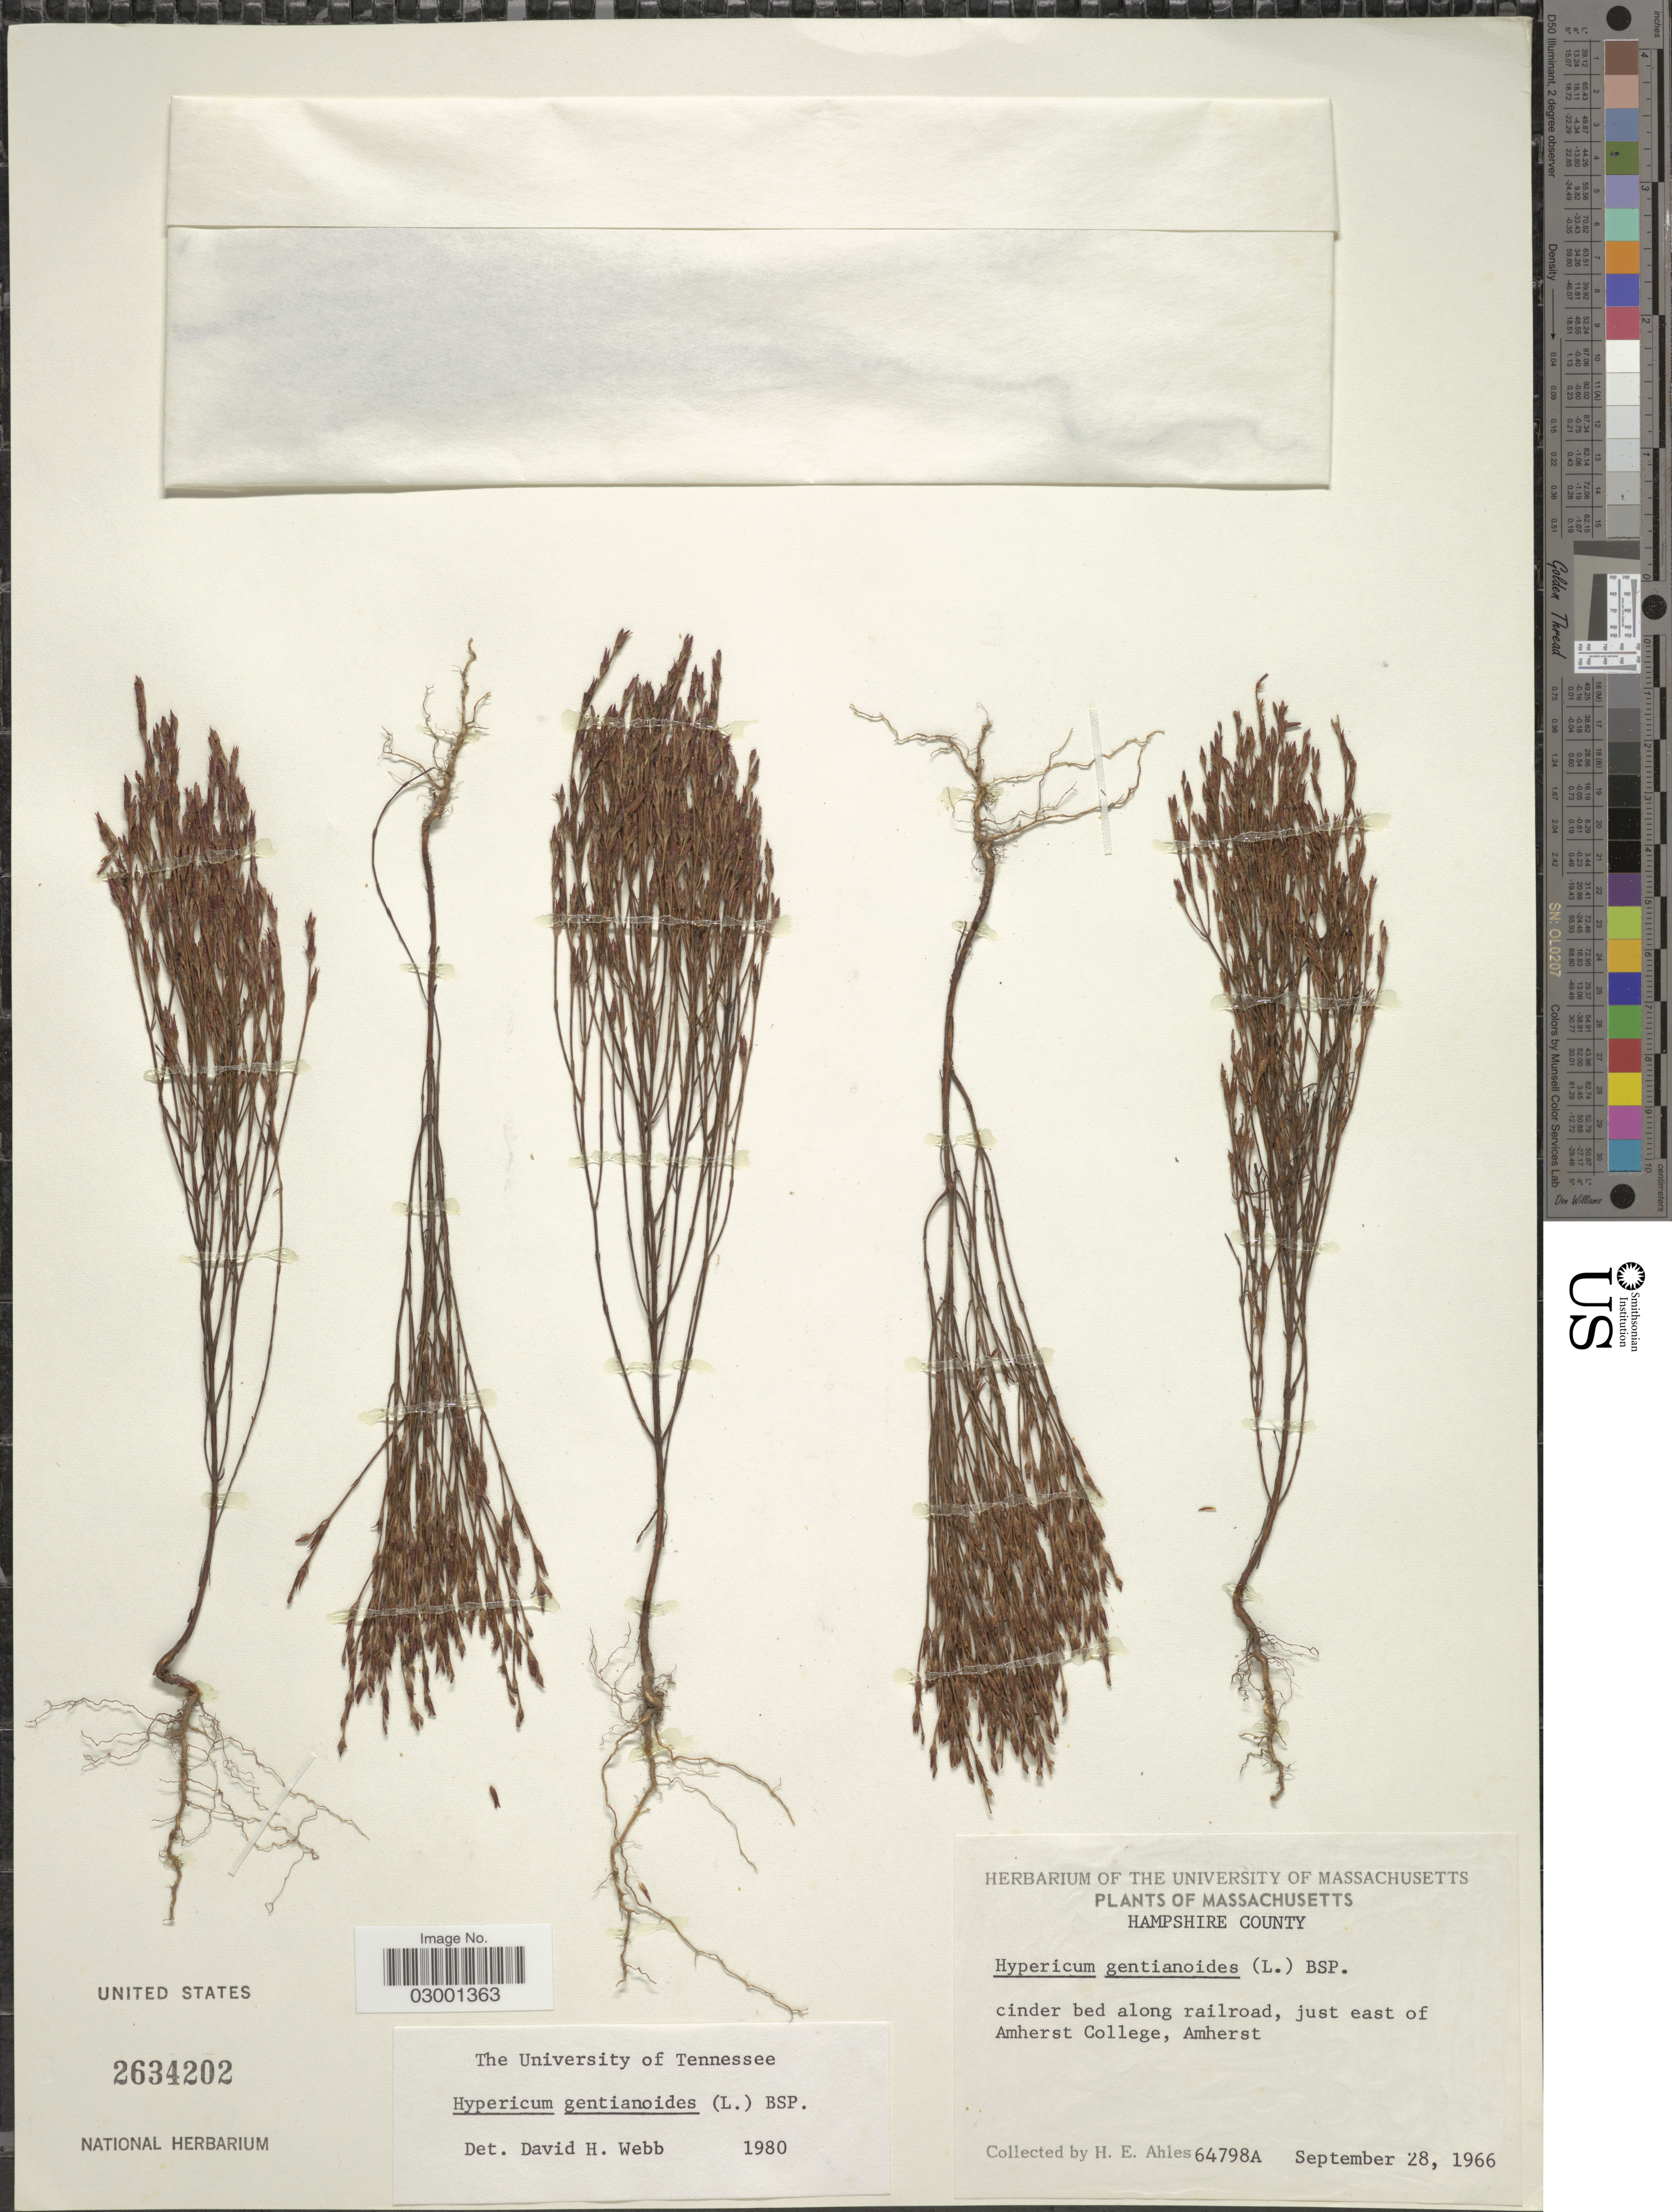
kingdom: Plantae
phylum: Tracheophyta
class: Magnoliopsida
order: Malpighiales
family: Hypericaceae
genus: Hypericum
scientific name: Hypericum gentianoides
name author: (L.) Britton, Stearns & Poggenb.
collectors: H. E. Ahles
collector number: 64798A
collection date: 1966-09-28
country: United States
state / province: Massachusetts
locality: Hampshire County. cinder bed along railroad, just east of Amherst College, Amherst.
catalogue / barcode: US 2634202